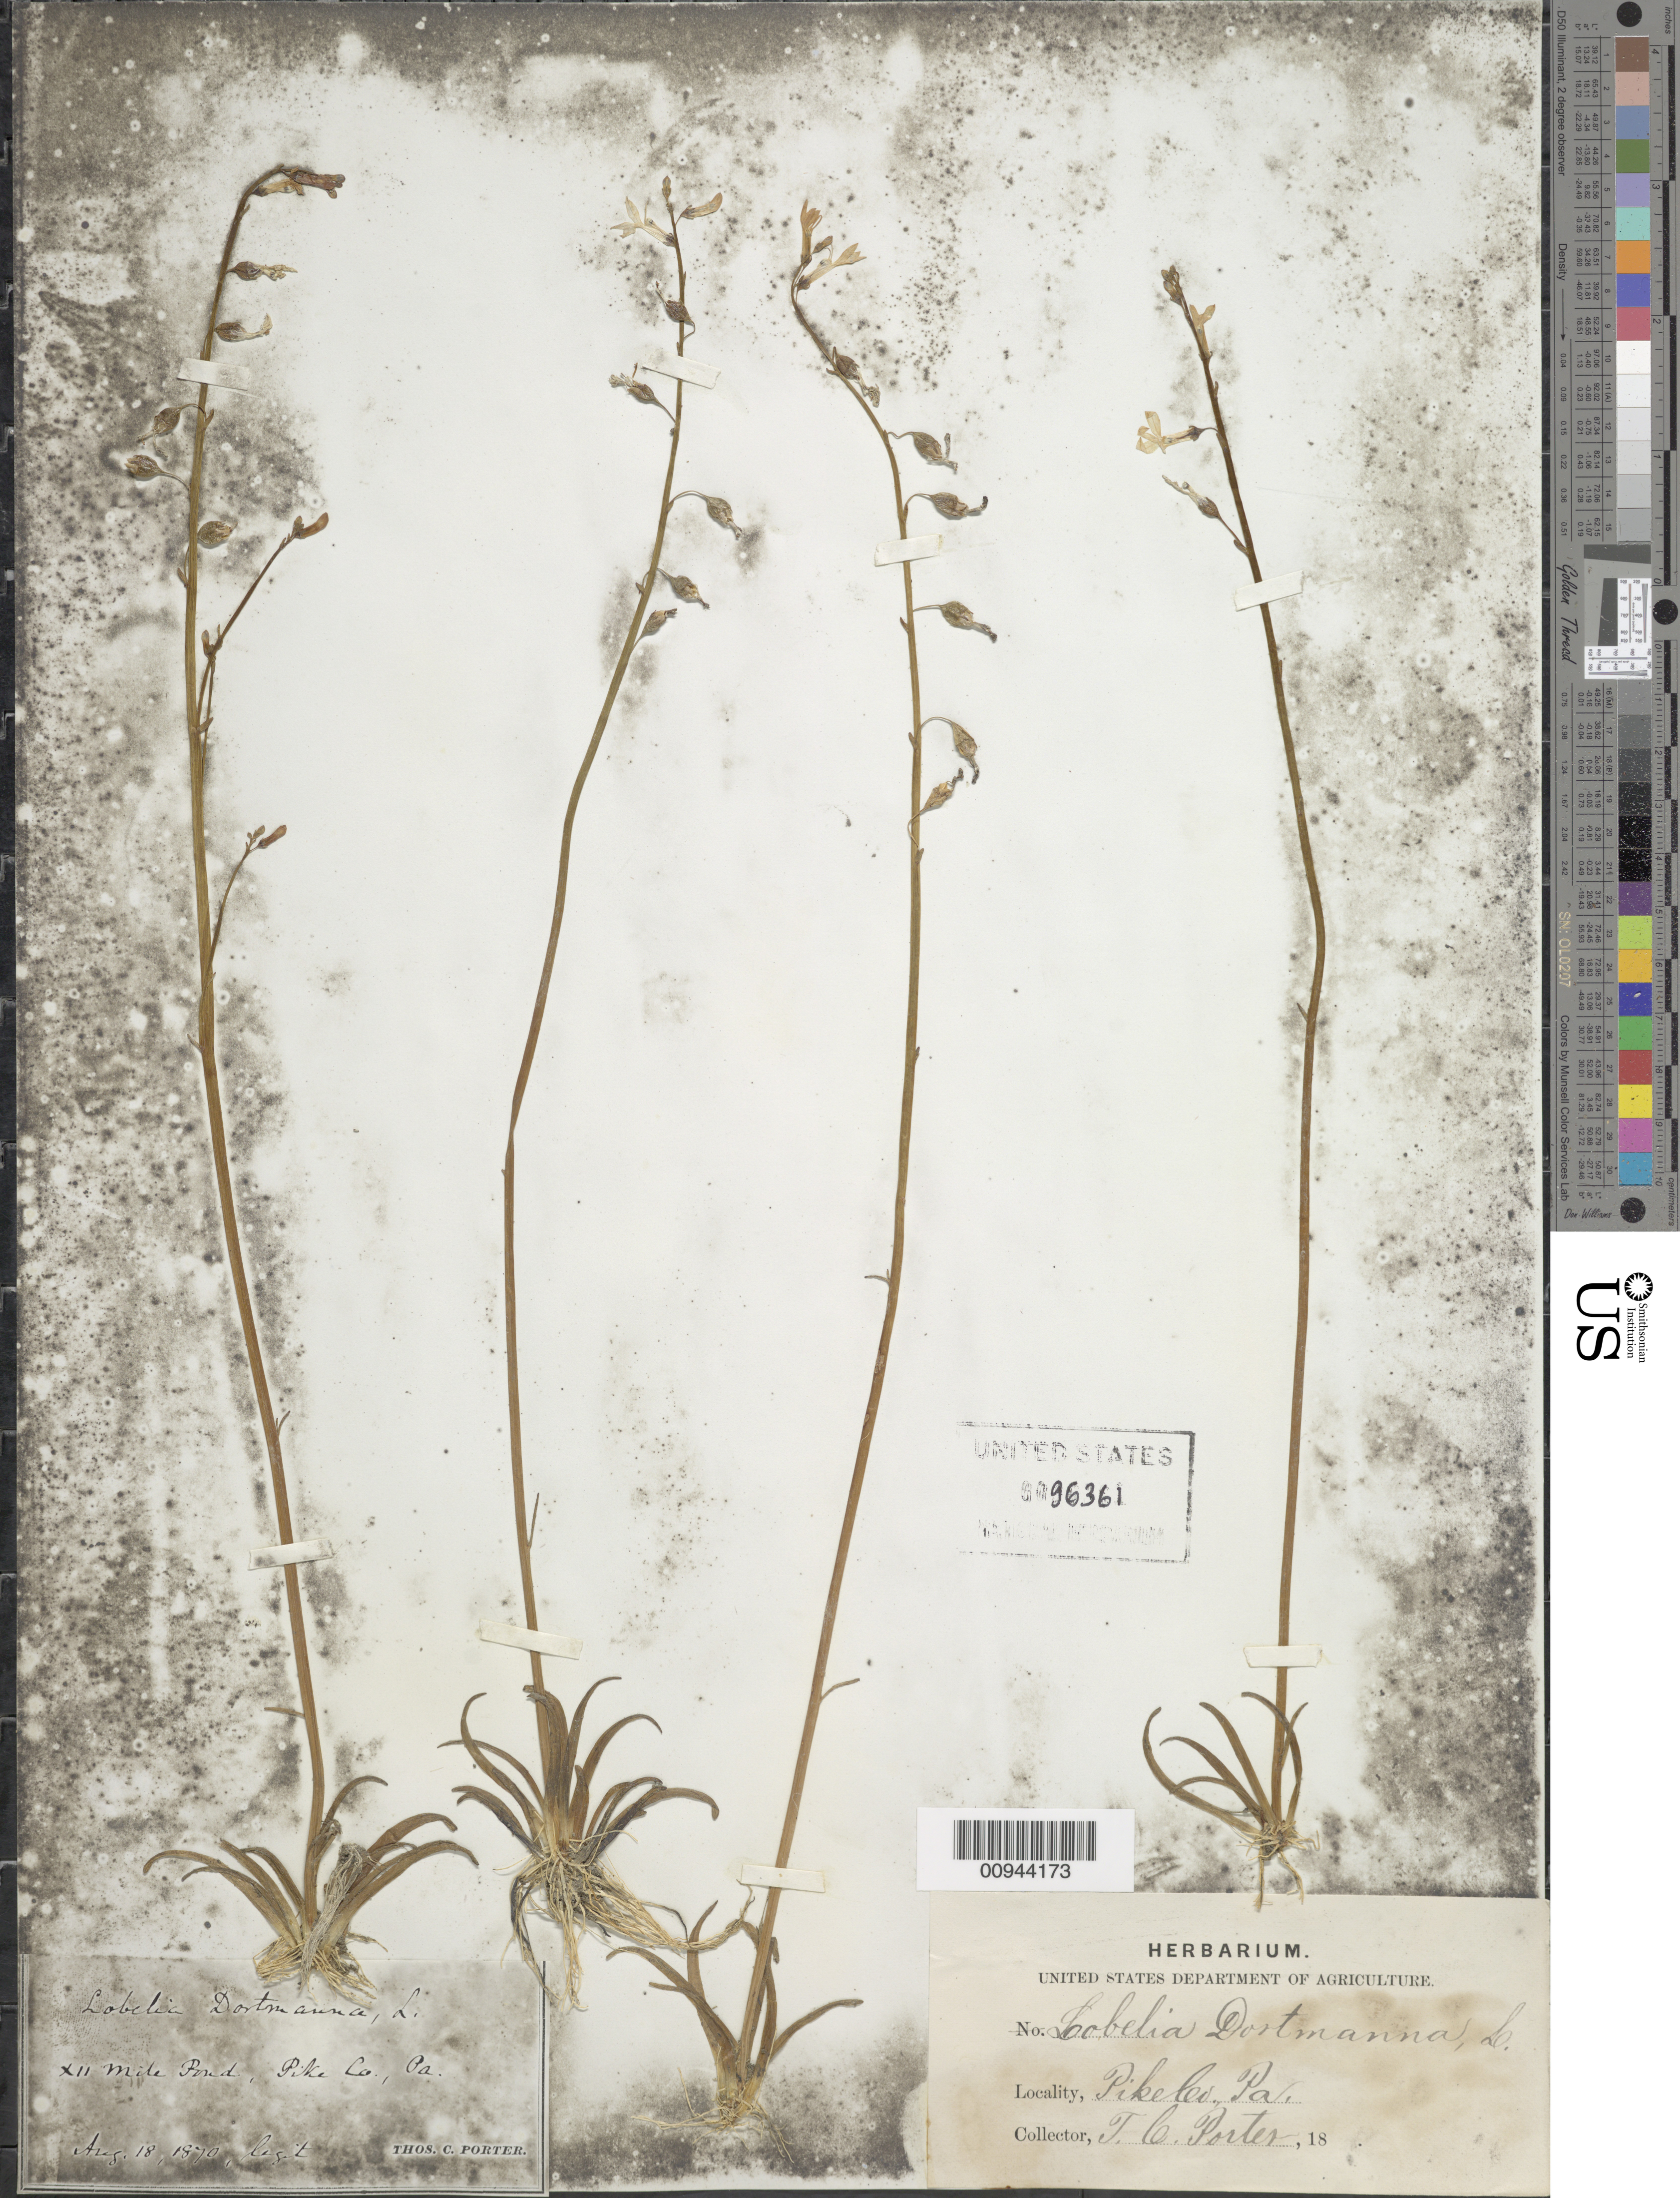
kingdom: Plantae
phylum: Tracheophyta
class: Magnoliopsida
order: Asterales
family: Campanulaceae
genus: Lobelia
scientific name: Lobelia dortmanna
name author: L.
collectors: T. C. Porter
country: United States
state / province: Pennsylvania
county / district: Pike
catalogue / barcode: US 96361